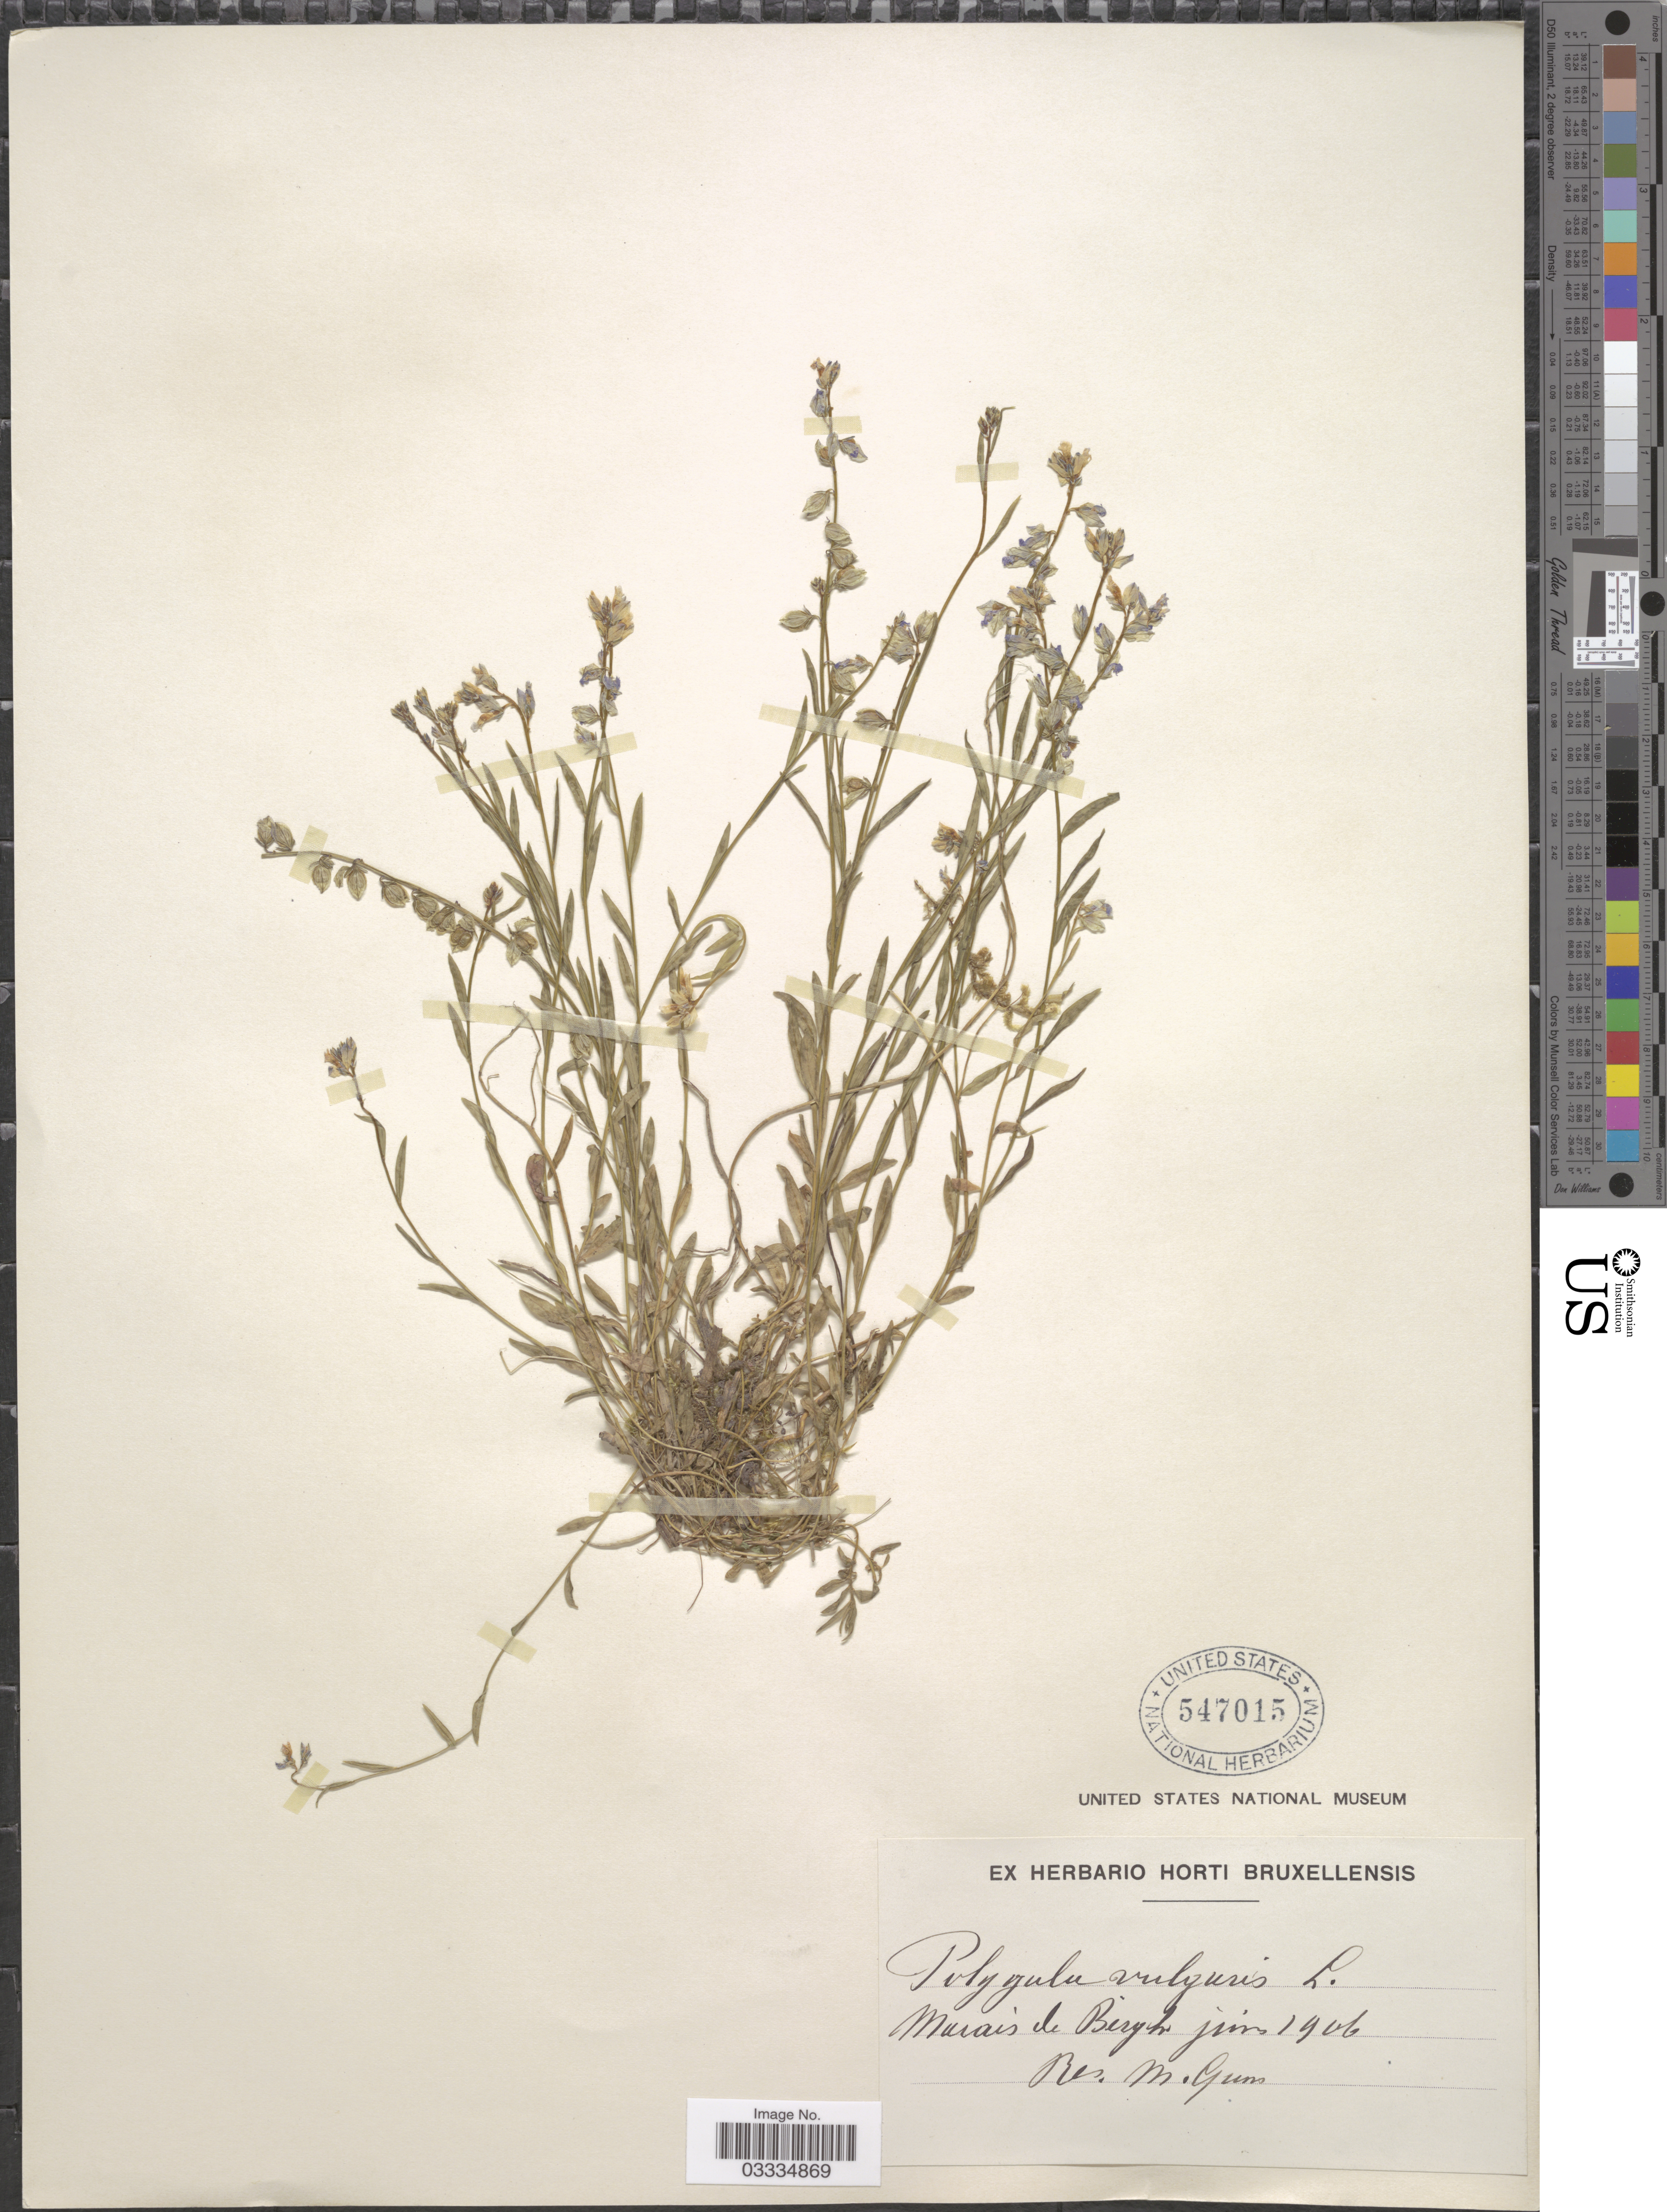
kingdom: Plantae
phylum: Tracheophyta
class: Magnoliopsida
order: Fabales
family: Polygalaceae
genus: Polygala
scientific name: Polygala vulgaris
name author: L.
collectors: M. Guns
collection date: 1906-06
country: Belgium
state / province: Brussels, Capital District of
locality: Marais de Bergh.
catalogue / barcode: US 547015